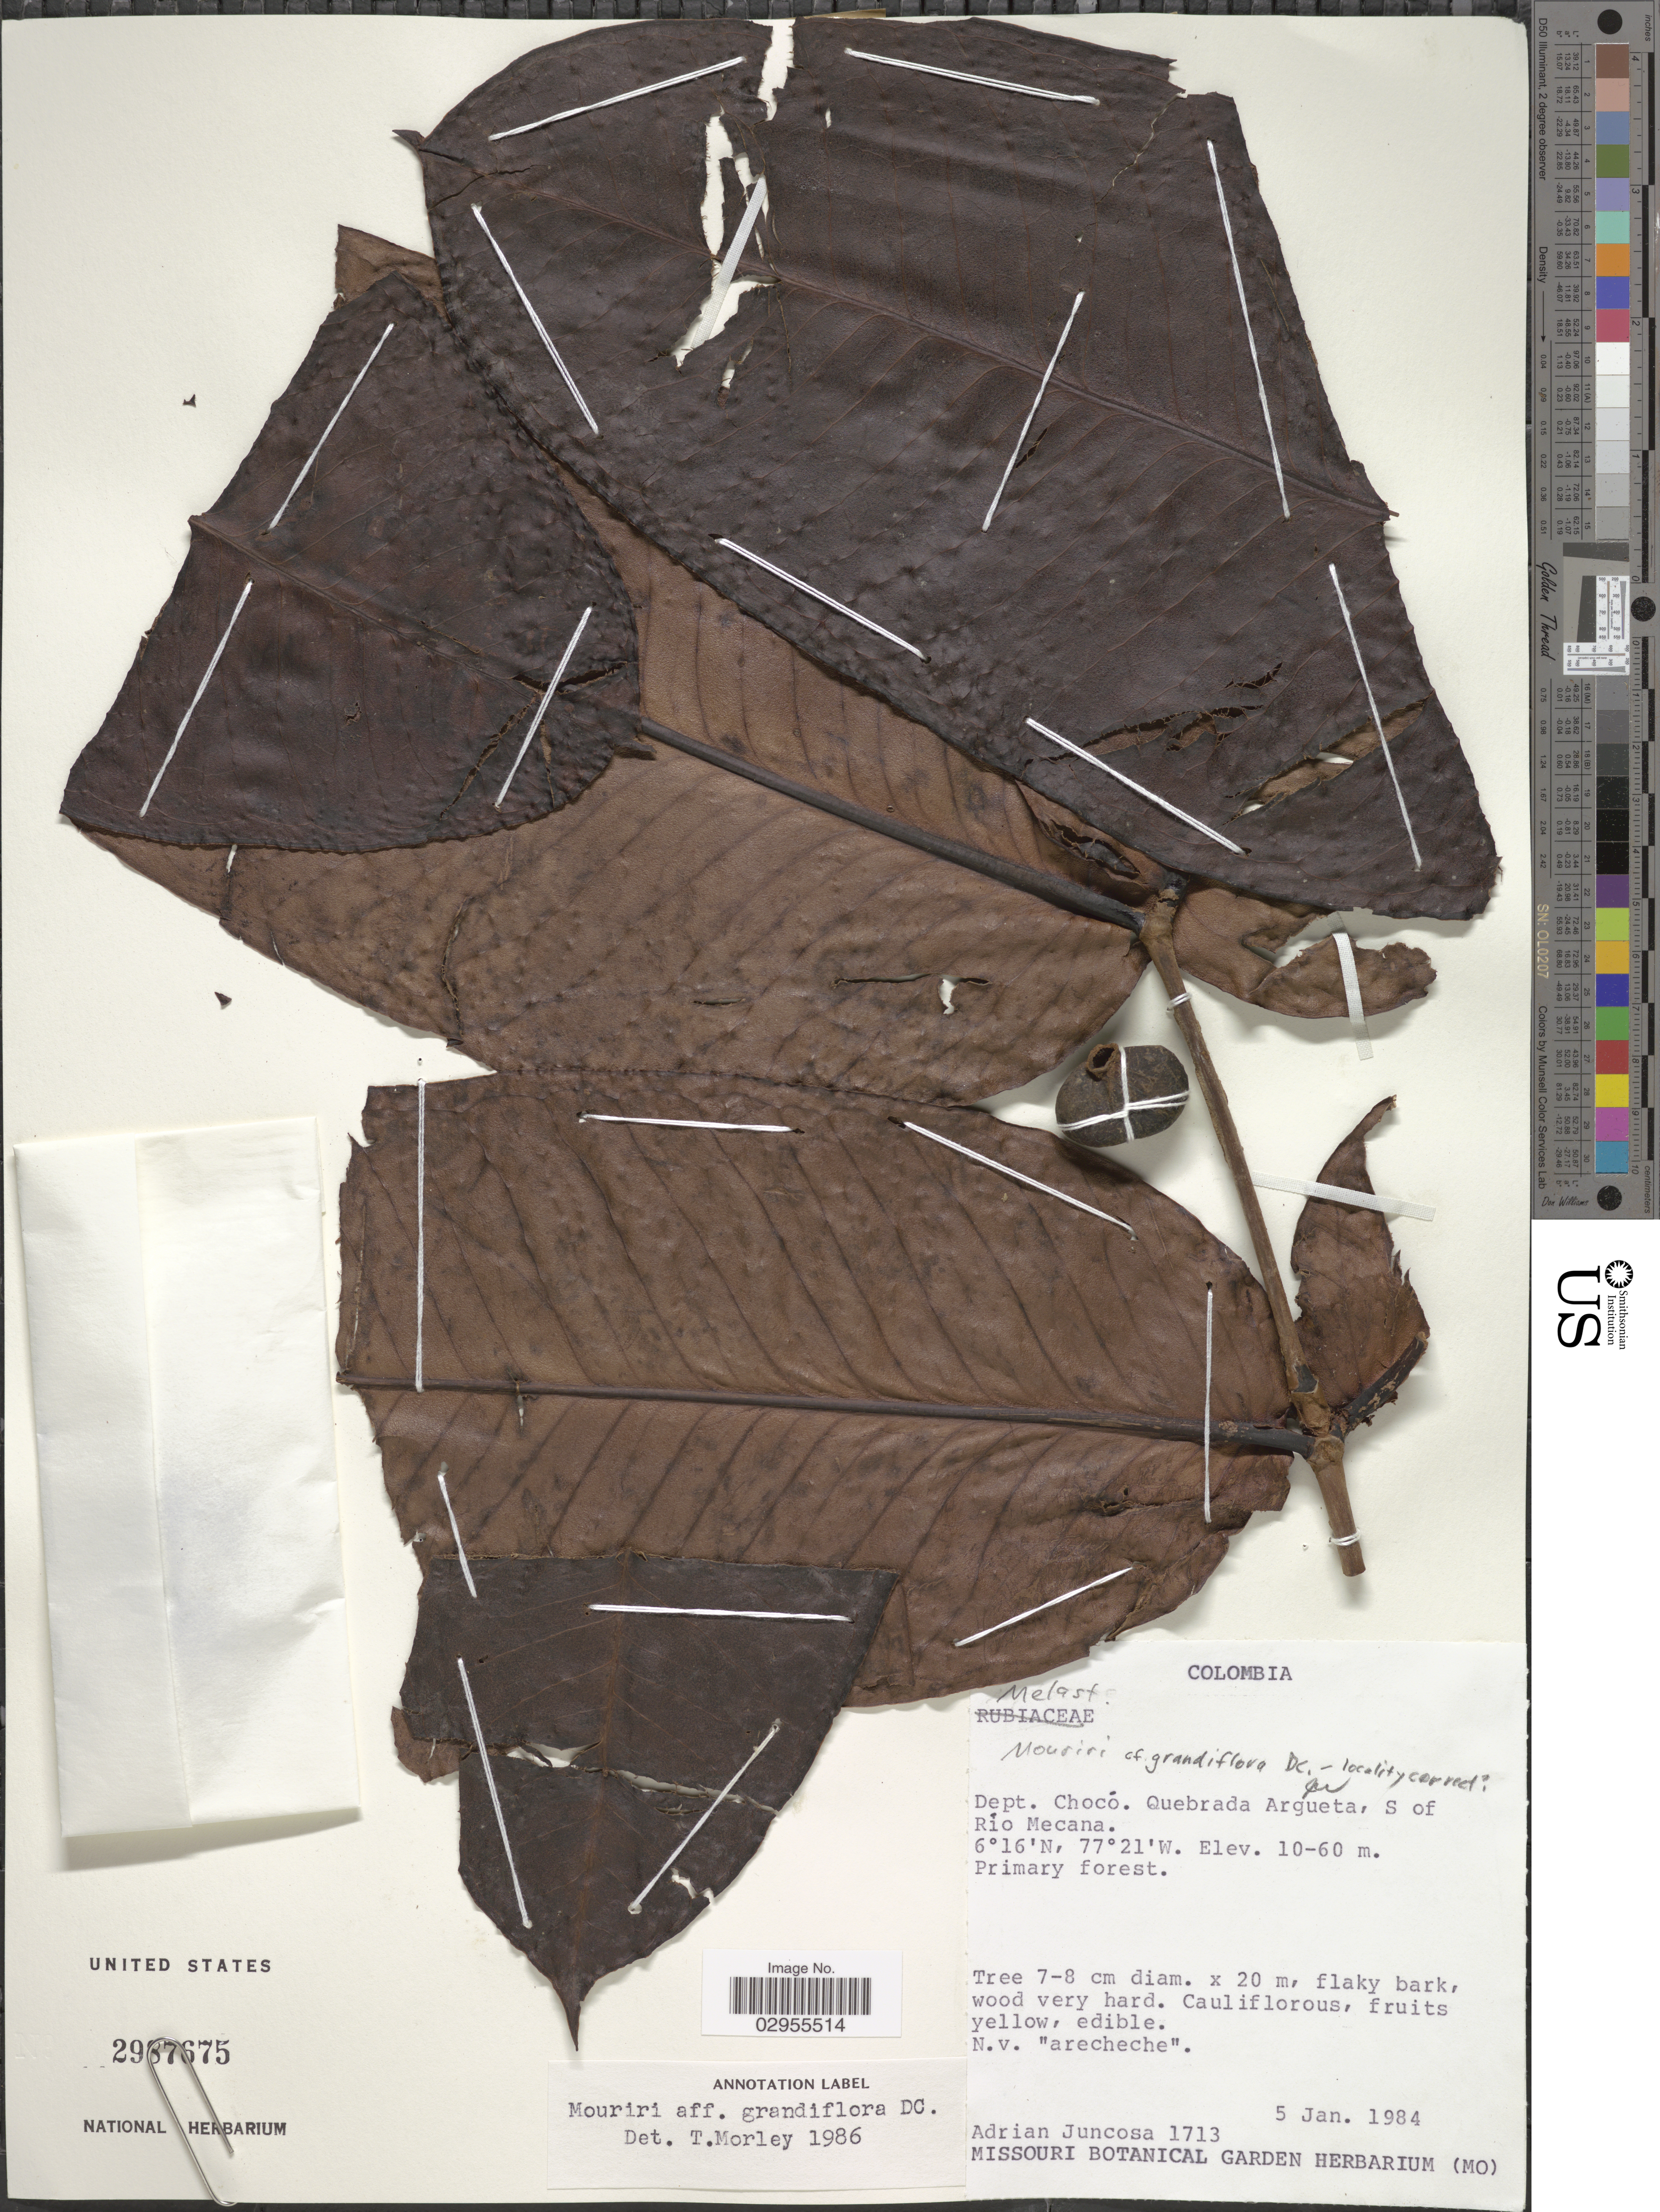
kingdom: Plantae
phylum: Tracheophyta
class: Magnoliopsida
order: Myrtales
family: Melastomataceae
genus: Mouriri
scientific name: Mouriri grandiflora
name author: DC.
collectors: A. Juncosa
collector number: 1713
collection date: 1984-01-05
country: Colombia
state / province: Chocó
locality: Dept. Chocó. Quebrada Argueta, S of Río Mecana.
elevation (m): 10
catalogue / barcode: US 2987675